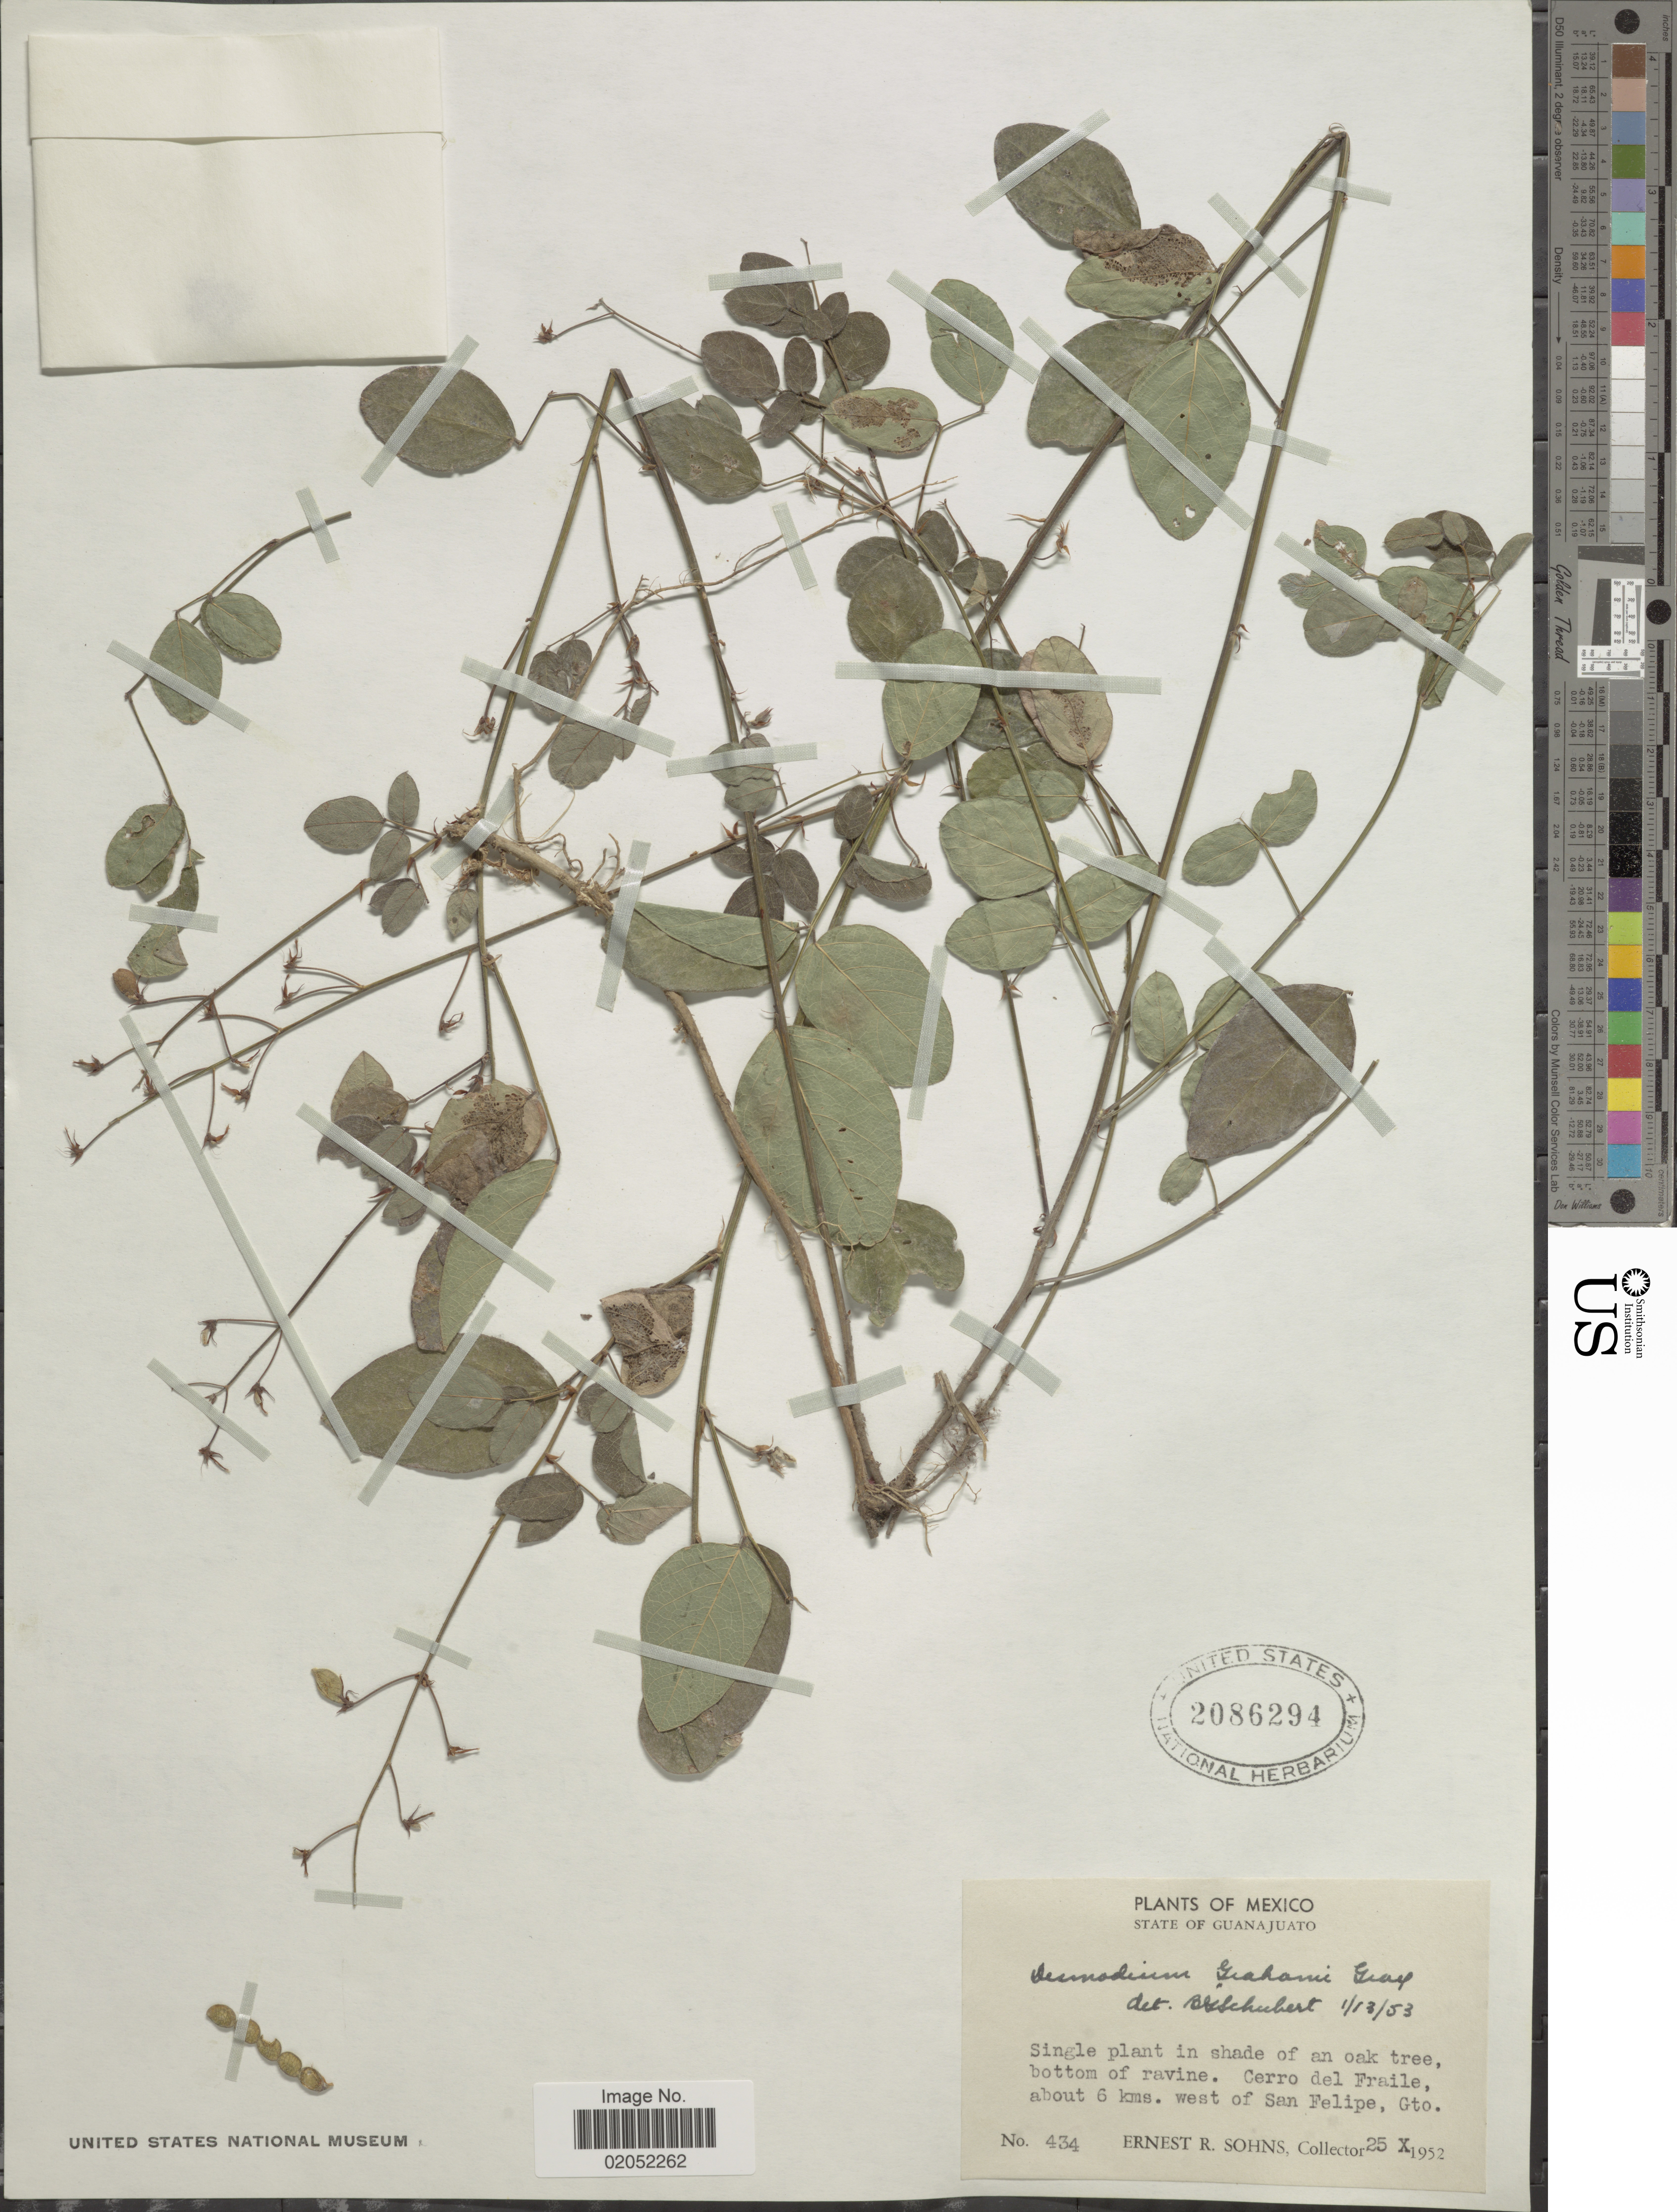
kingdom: Plantae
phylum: Tracheophyta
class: Magnoliopsida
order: Fabales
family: Fabaceae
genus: Desmodium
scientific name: Desmodium grahamii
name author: A. Gray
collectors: E. R. Sohns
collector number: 434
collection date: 1952-10-25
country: Mexico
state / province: Guanajuato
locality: State of Guanajuato, Cerro del Fraile, about 6 kms. west of San Felipe, Gto.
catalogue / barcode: US 2086294